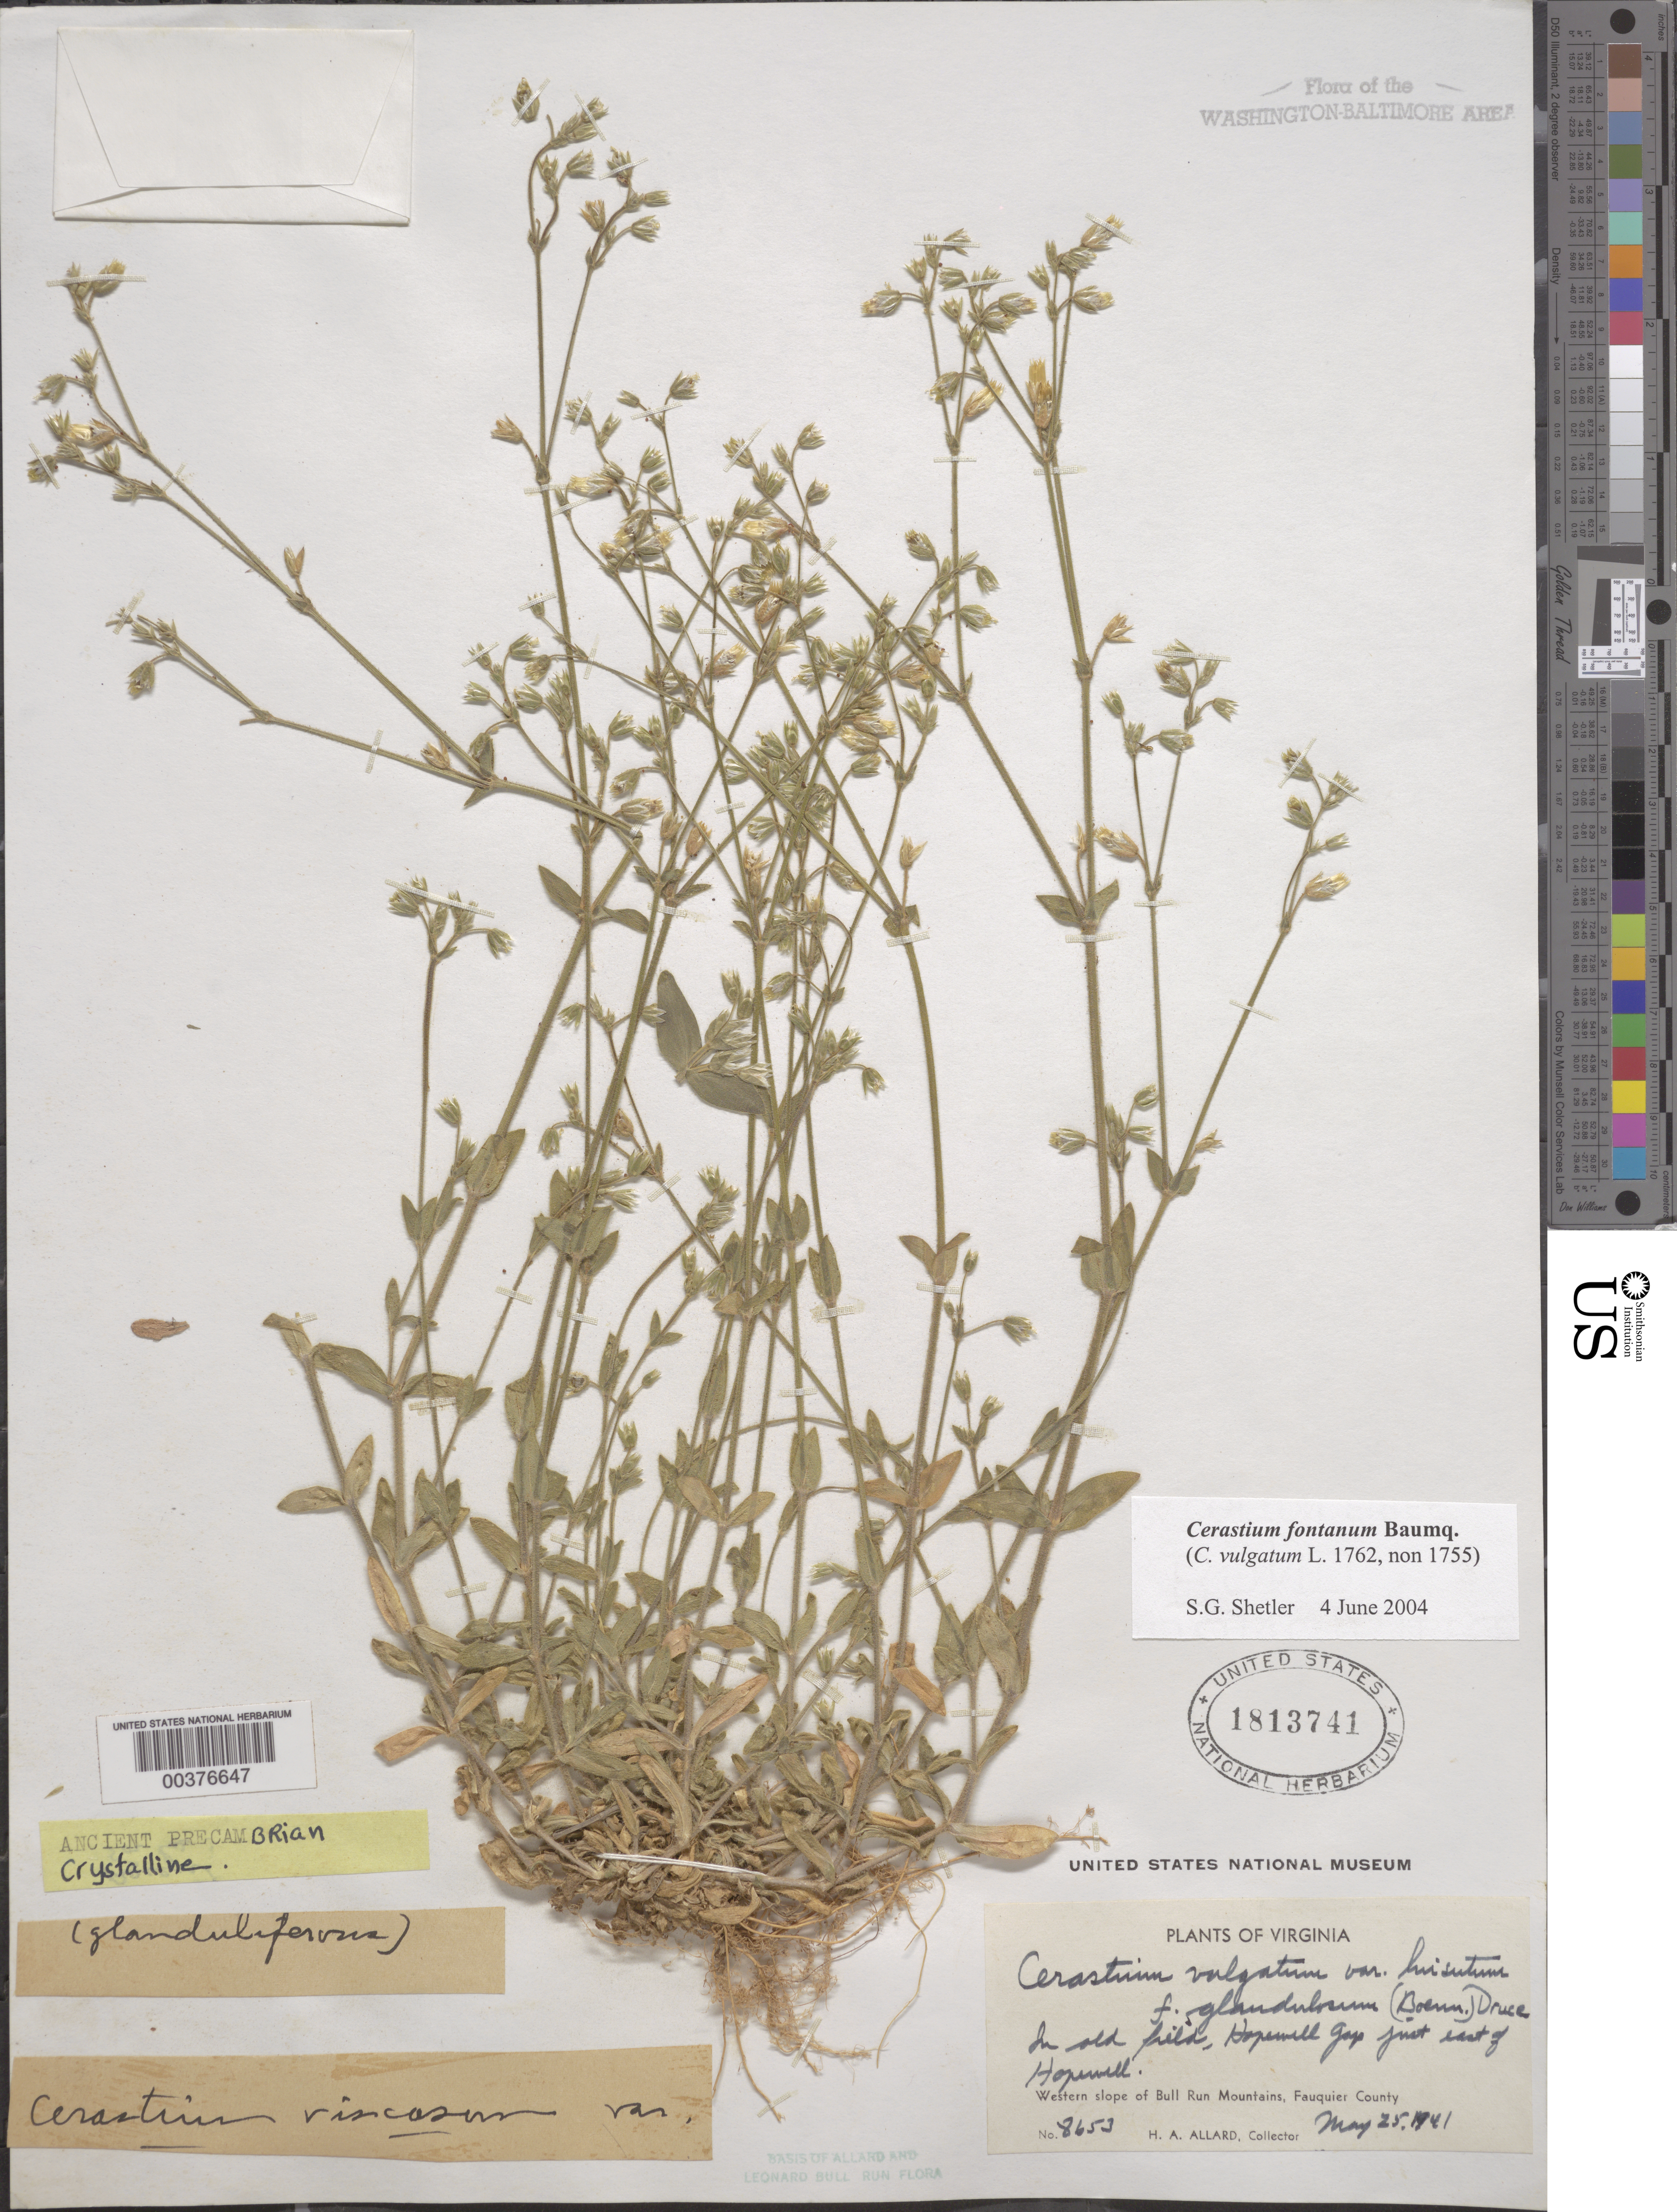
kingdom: Plantae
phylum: Tracheophyta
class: Magnoliopsida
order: Caryophyllales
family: Caryophyllaceae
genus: Cerastium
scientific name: Cerastium fontanum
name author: Baumg.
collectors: H. A. Allard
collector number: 8653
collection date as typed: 25 May 1941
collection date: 1941-05-25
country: United States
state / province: Virginia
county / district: Fauquier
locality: Hopewell Gap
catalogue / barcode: US 1813741